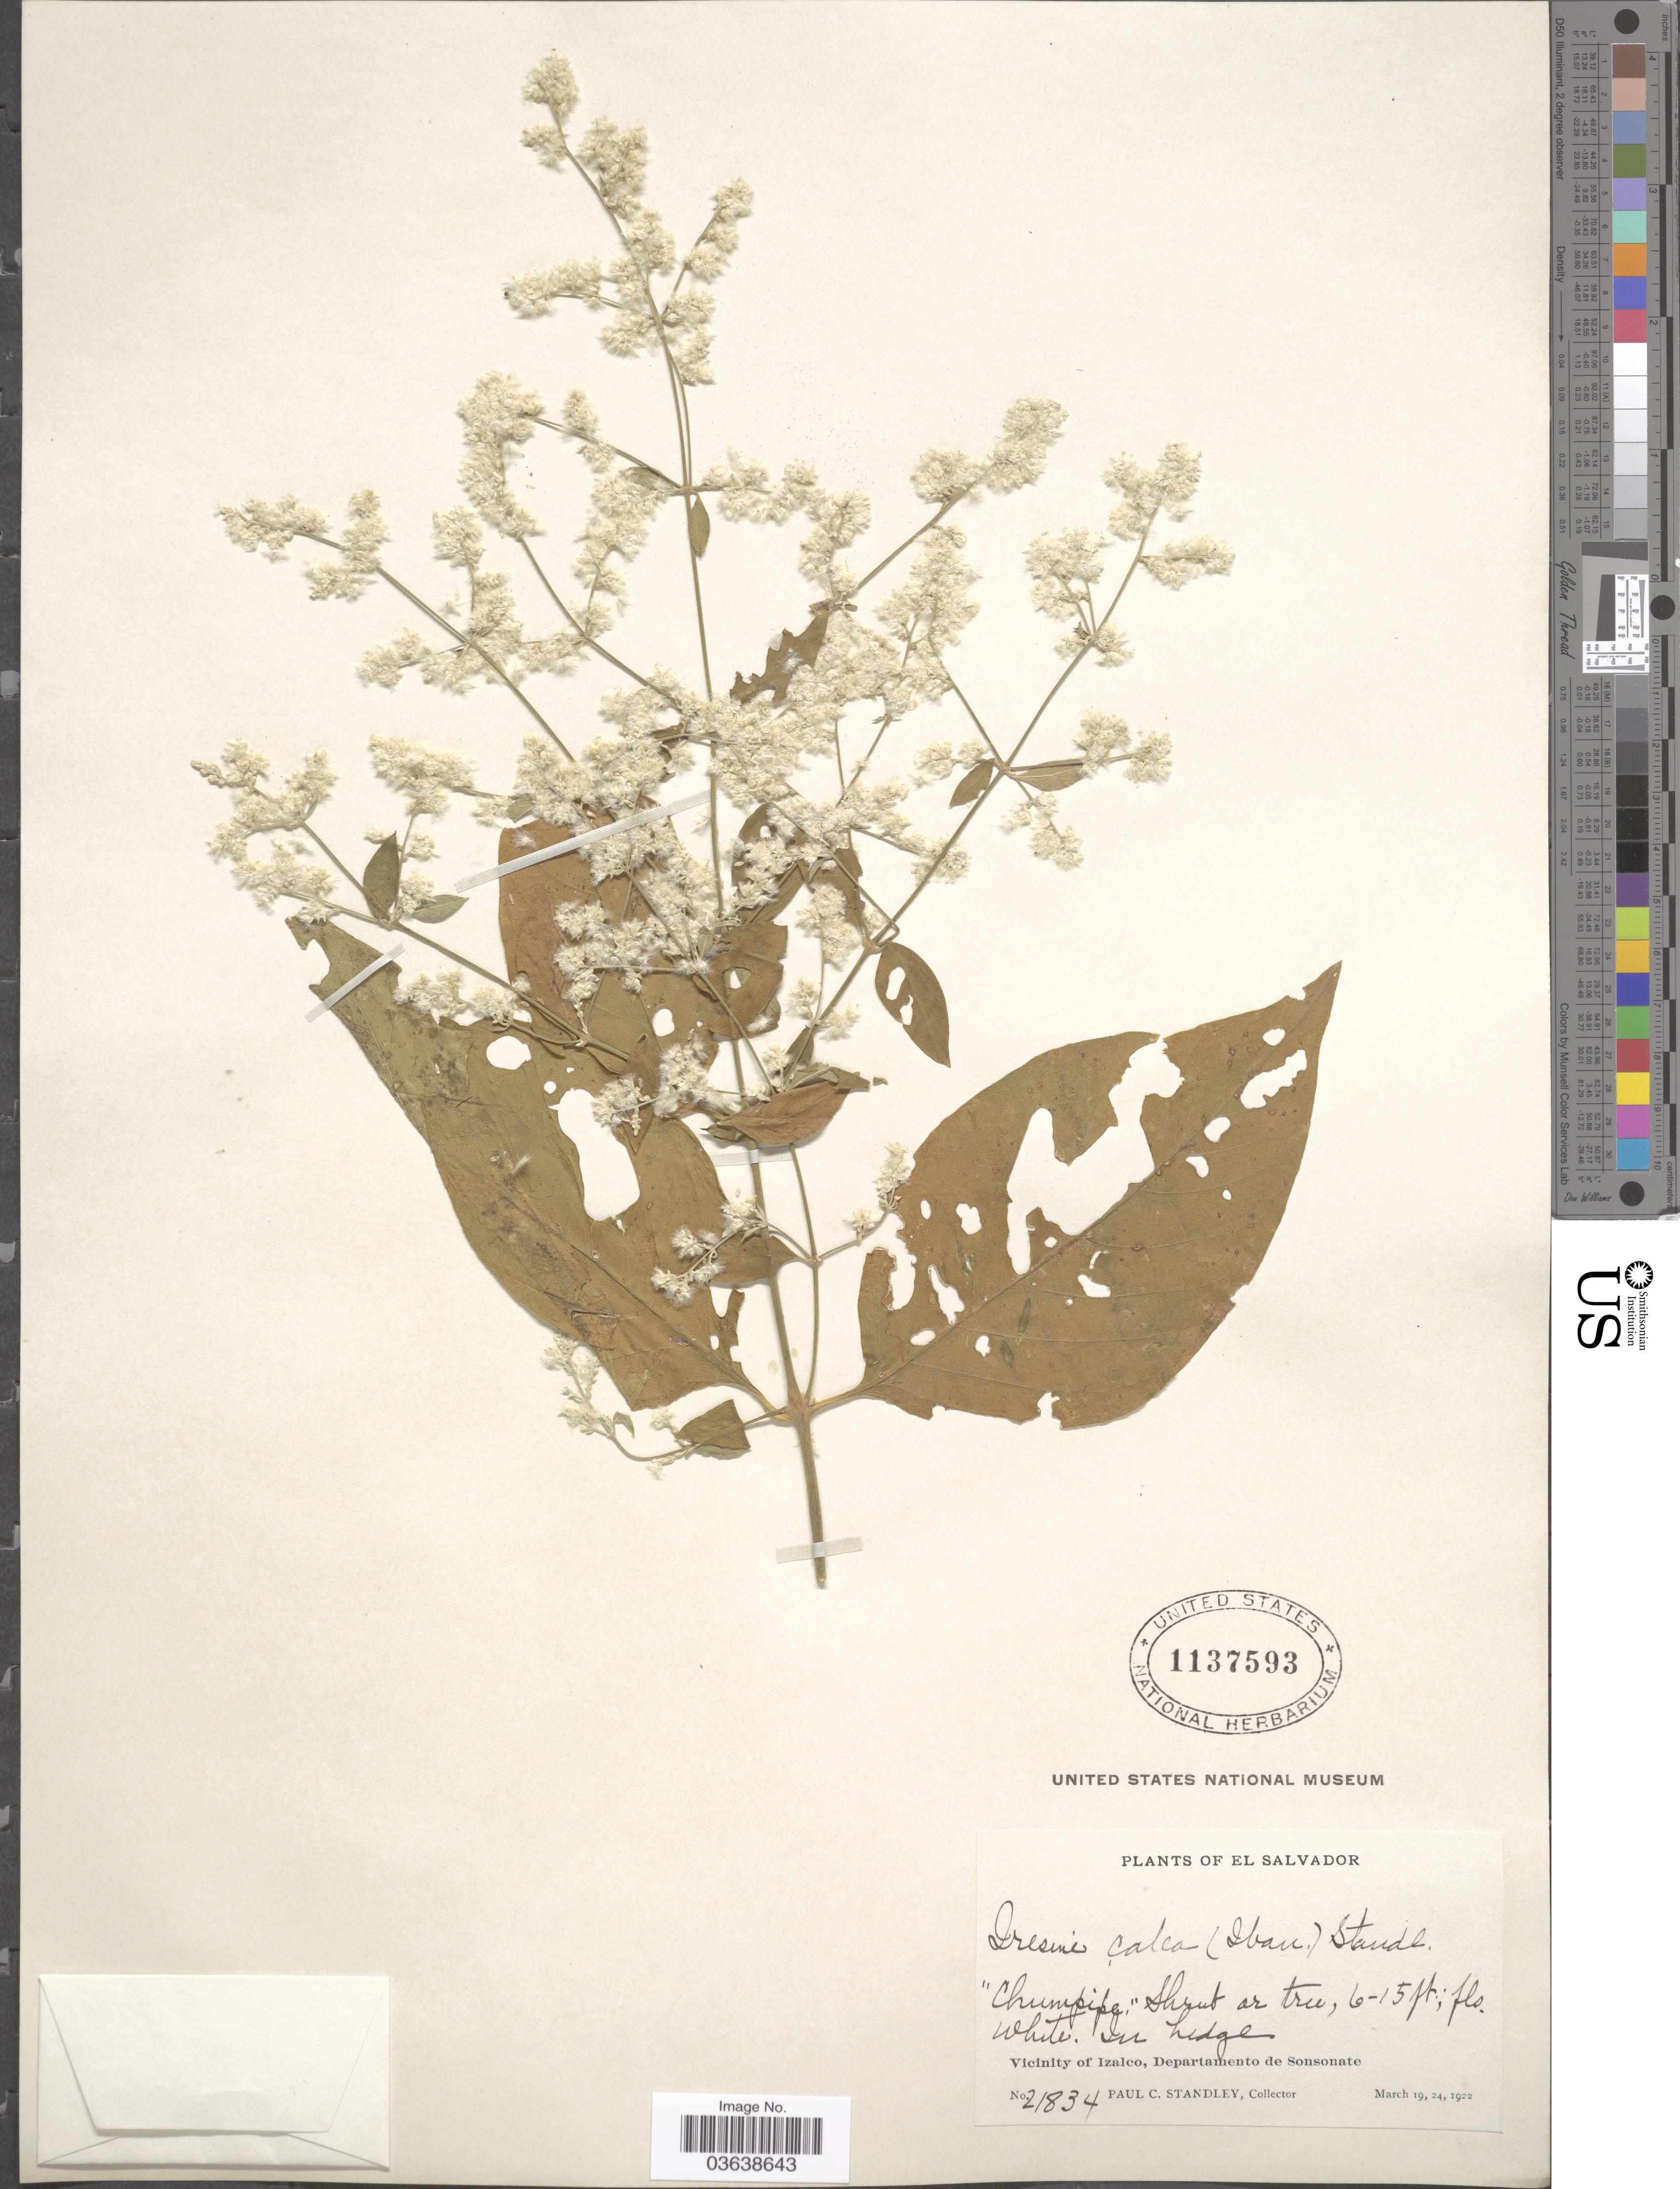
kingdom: Plantae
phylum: Tracheophyta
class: Magnoliopsida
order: Caryophyllales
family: Amaranthaceae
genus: Iresine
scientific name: Iresine calea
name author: (Ibáñez) Standl.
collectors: P. C. Standley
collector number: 21834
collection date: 1922-03-19/1922-03-24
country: El Salvador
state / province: Sonsonate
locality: Vicinity of Izalco, Departamento de Sonsonate.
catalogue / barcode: US 1137593